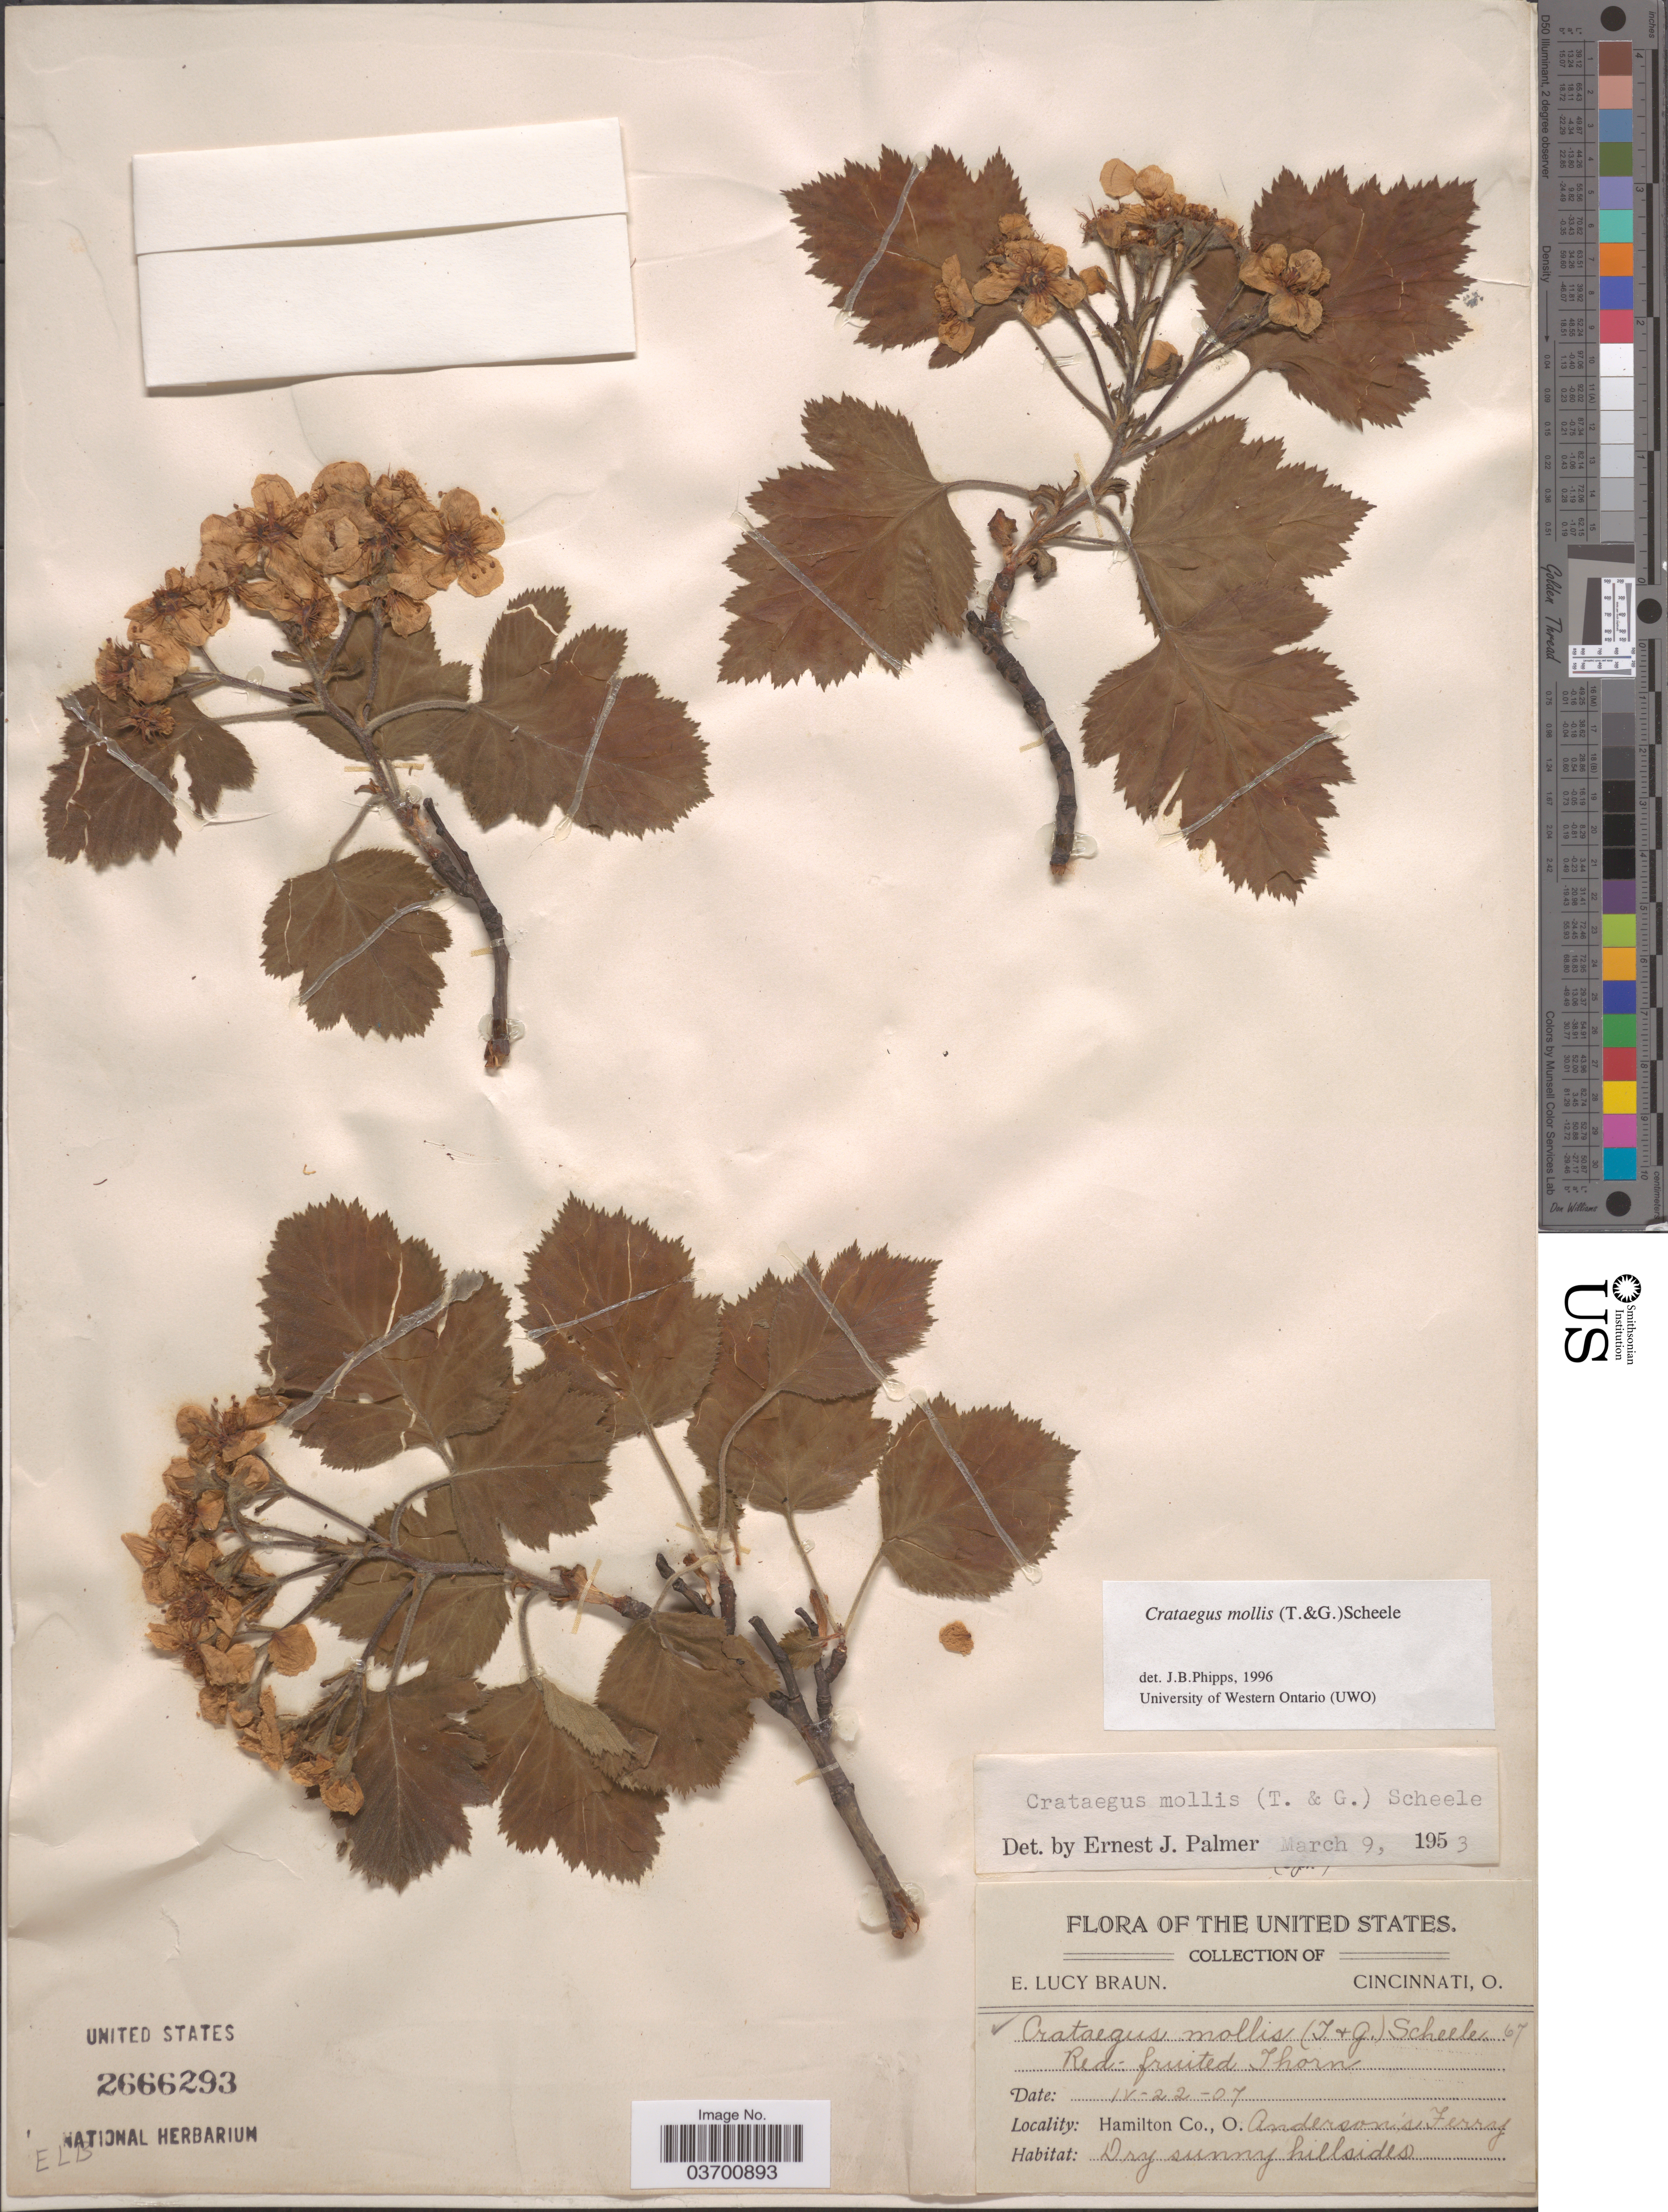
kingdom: Plantae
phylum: Tracheophyta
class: Magnoliopsida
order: Rosales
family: Rosaceae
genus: Crataegus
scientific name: Crataegus mollis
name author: (Torr. & A. Gray) Scheele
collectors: E. L. Braun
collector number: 67?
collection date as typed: Transcribed d/m/y: 22/4/7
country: United States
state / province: Ohio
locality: Hamilton Co. Anderson's Ferry.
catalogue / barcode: US 2666293